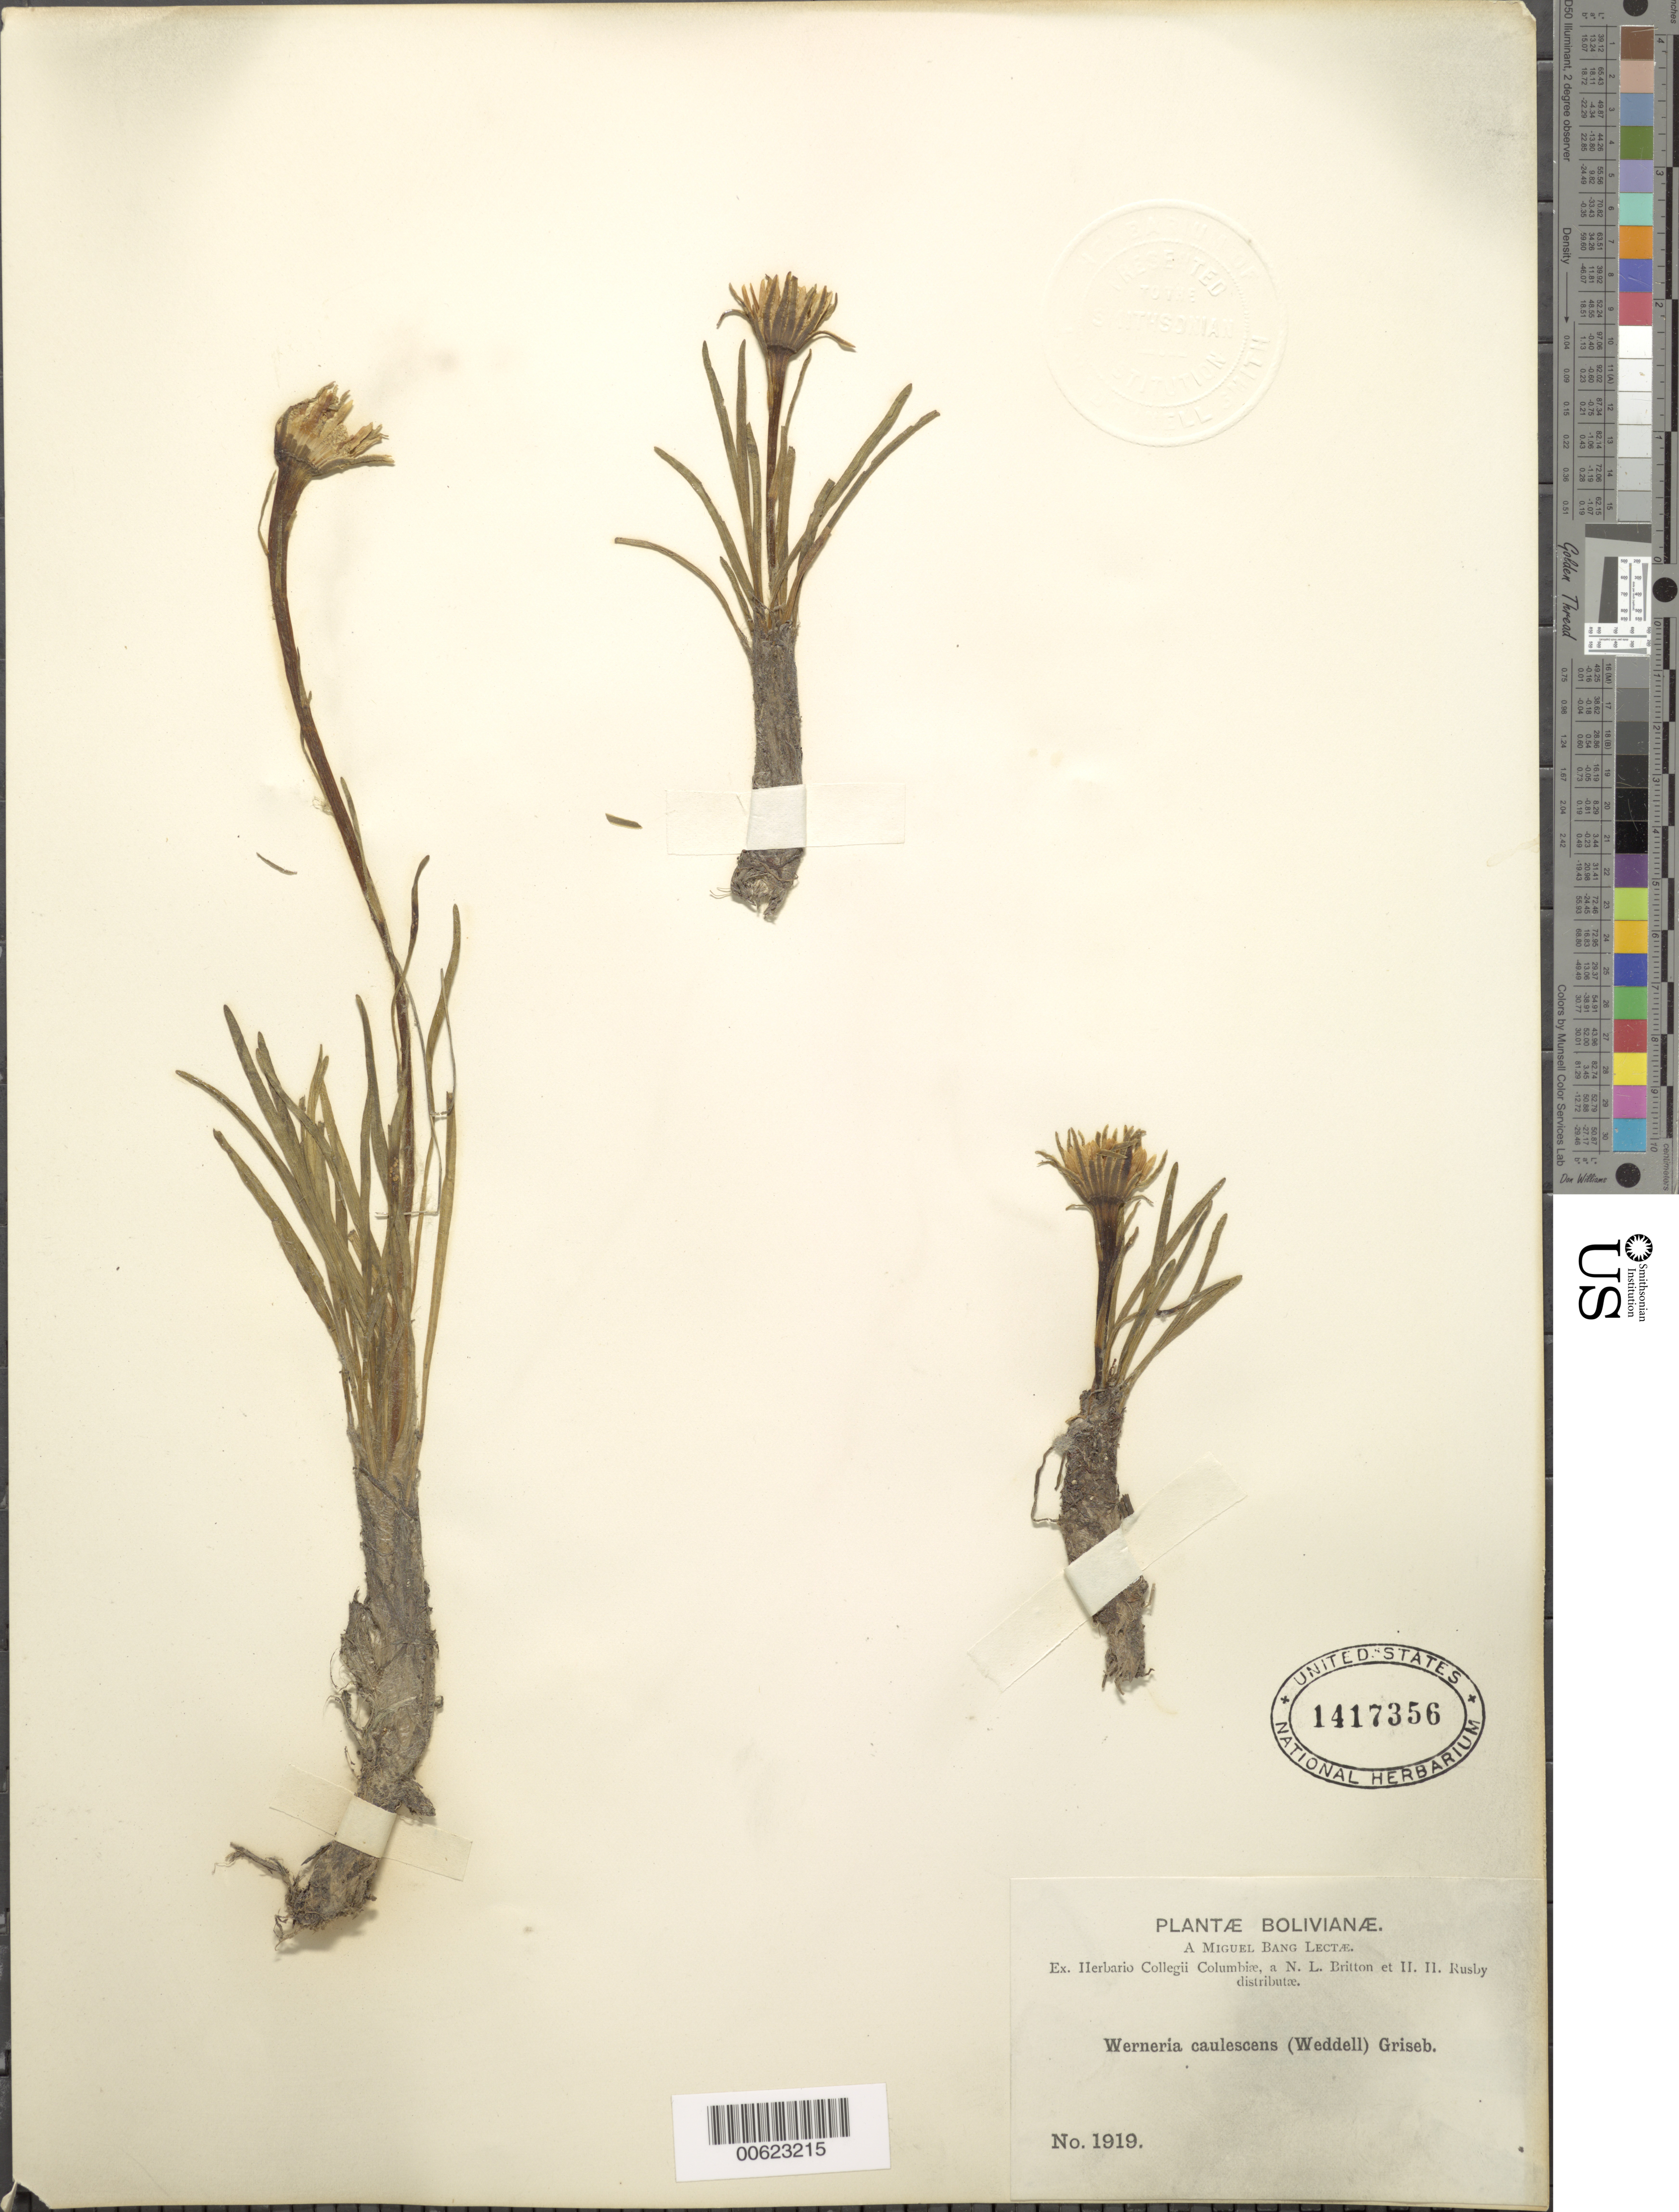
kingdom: Plantae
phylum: Tracheophyta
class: Magnoliopsida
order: Asterales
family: Asteraceae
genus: Werneria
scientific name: Werneria staticifolia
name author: Sch. Bip.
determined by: Calvo, Joel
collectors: M. Bang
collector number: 1919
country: Bolivia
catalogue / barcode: US 1417356